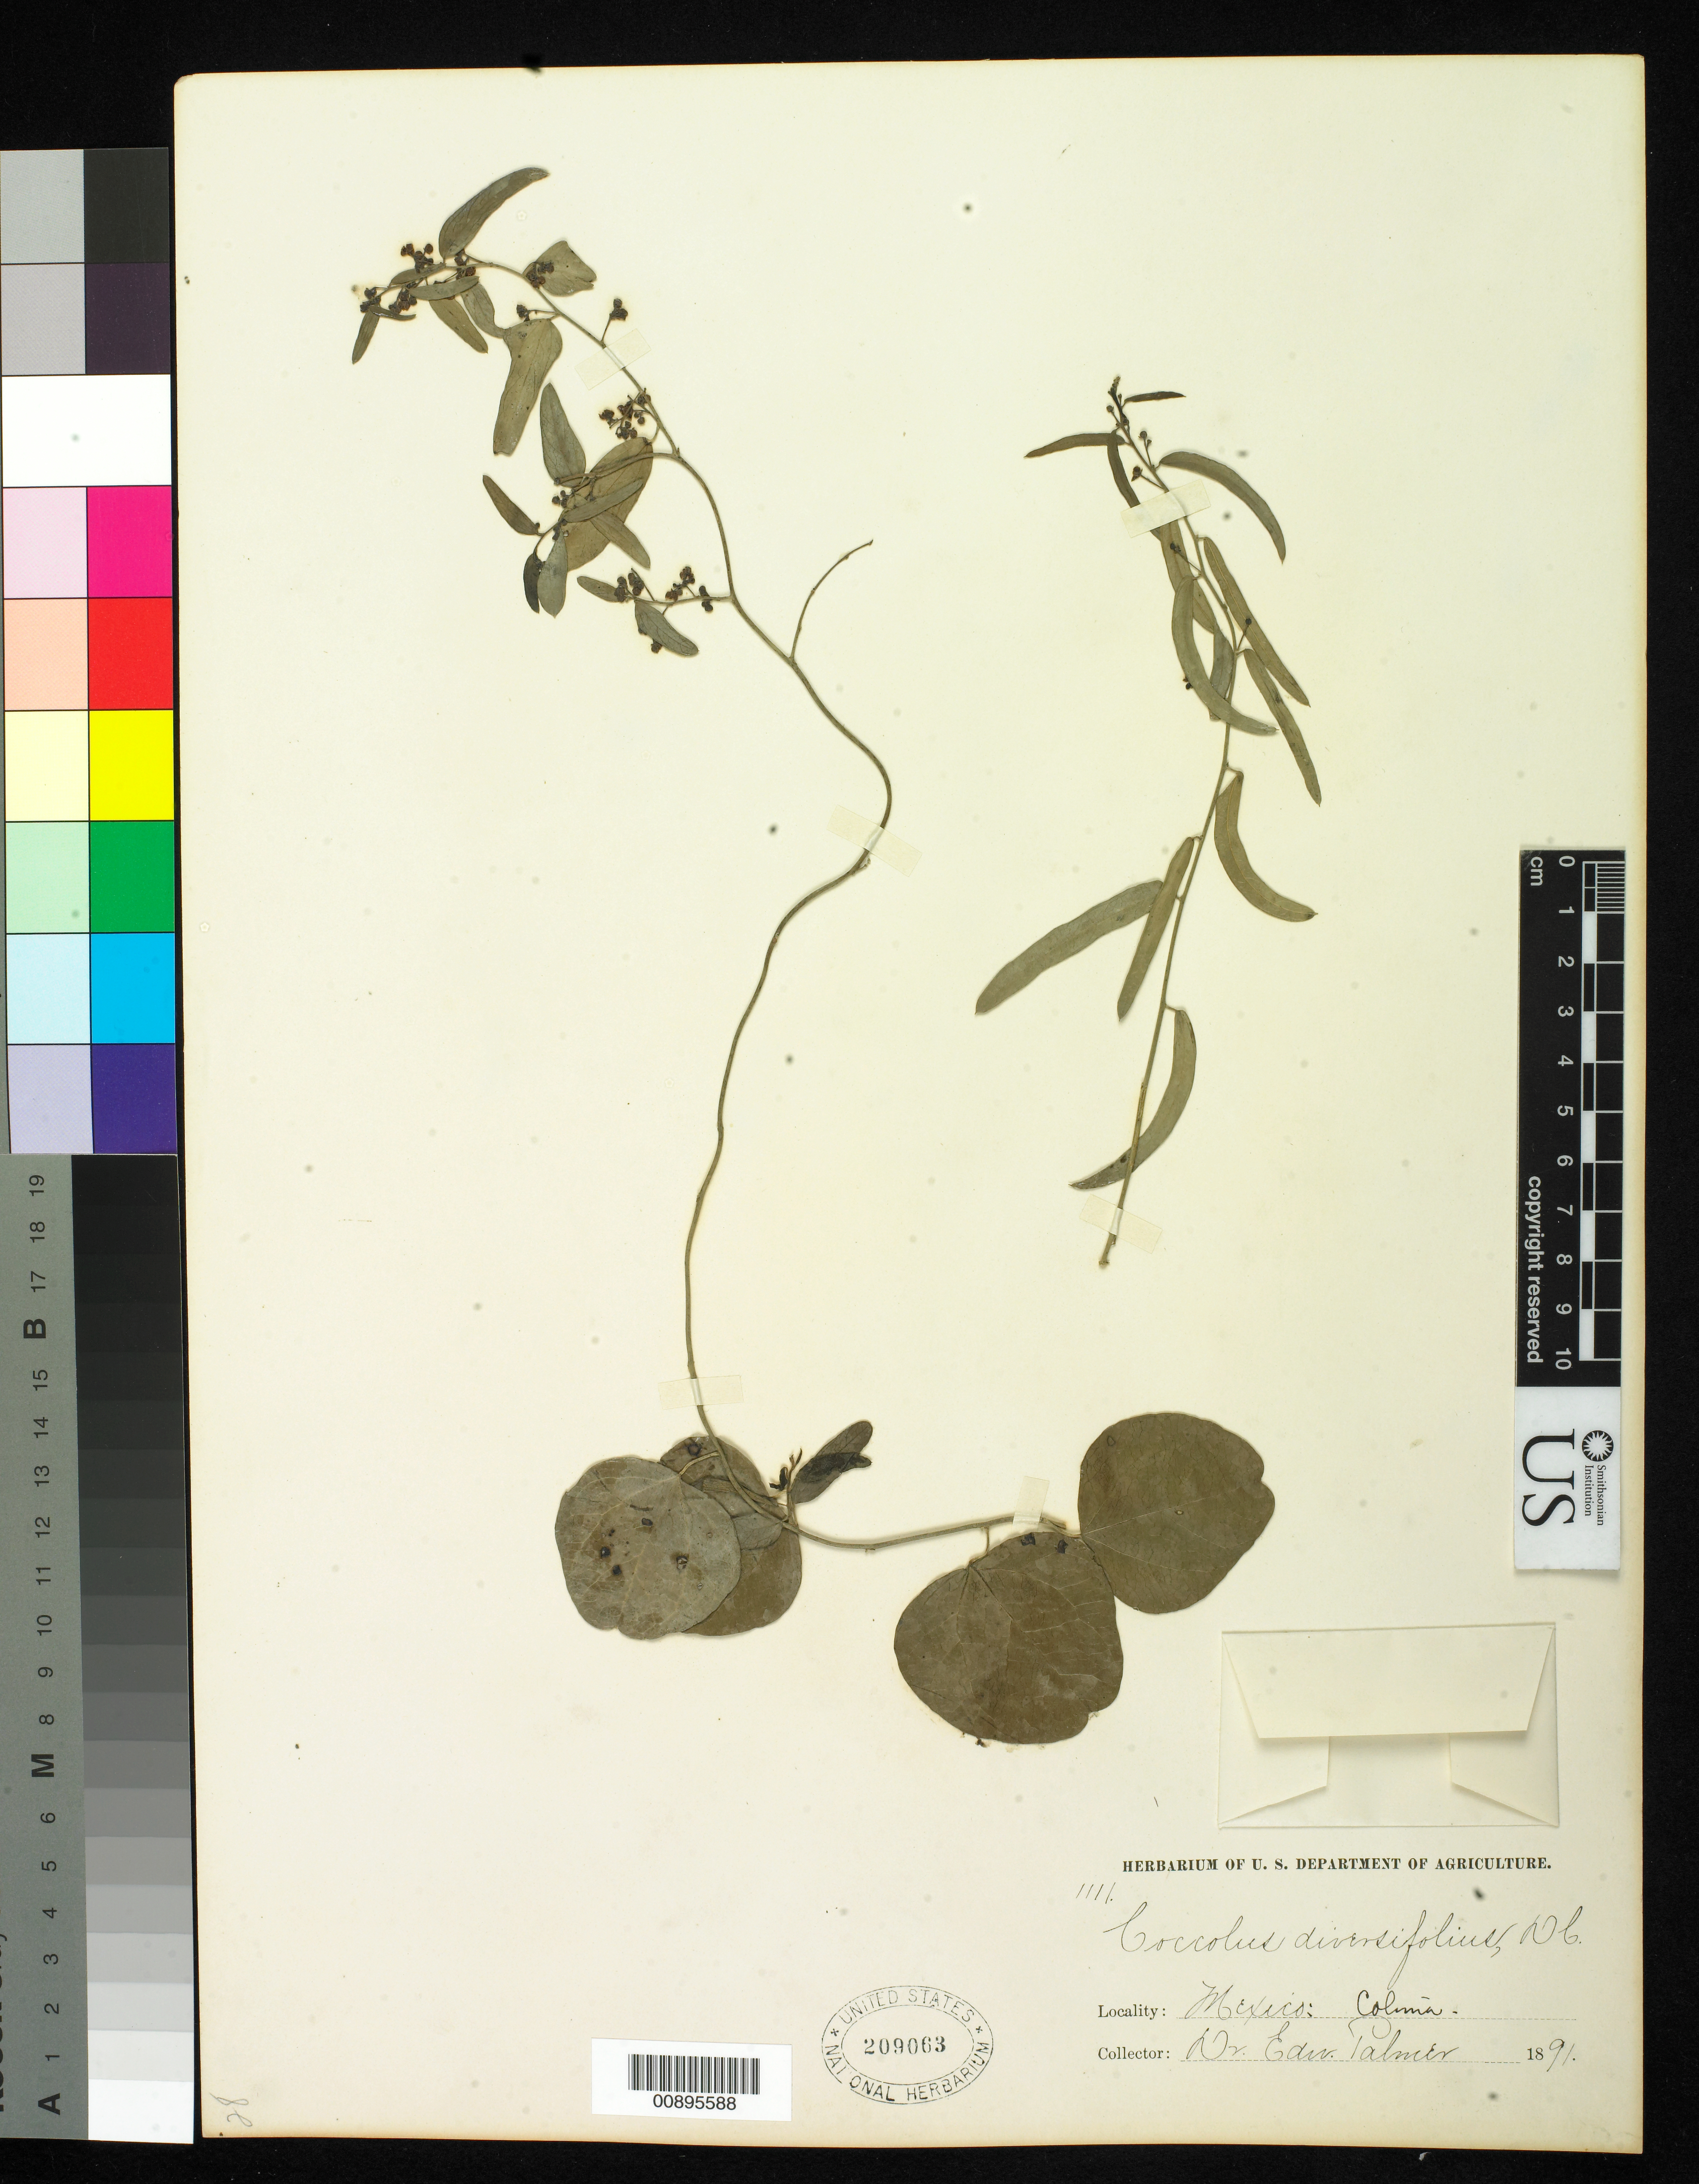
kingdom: Plantae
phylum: Tracheophyta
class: Magnoliopsida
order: Ranunculales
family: Menispermaceae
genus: Cocculus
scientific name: Cocculus diversifolius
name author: DC.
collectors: E. Palmer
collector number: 1111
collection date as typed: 1891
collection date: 1891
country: Mexico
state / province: Colima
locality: Colima.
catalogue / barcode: US 209063